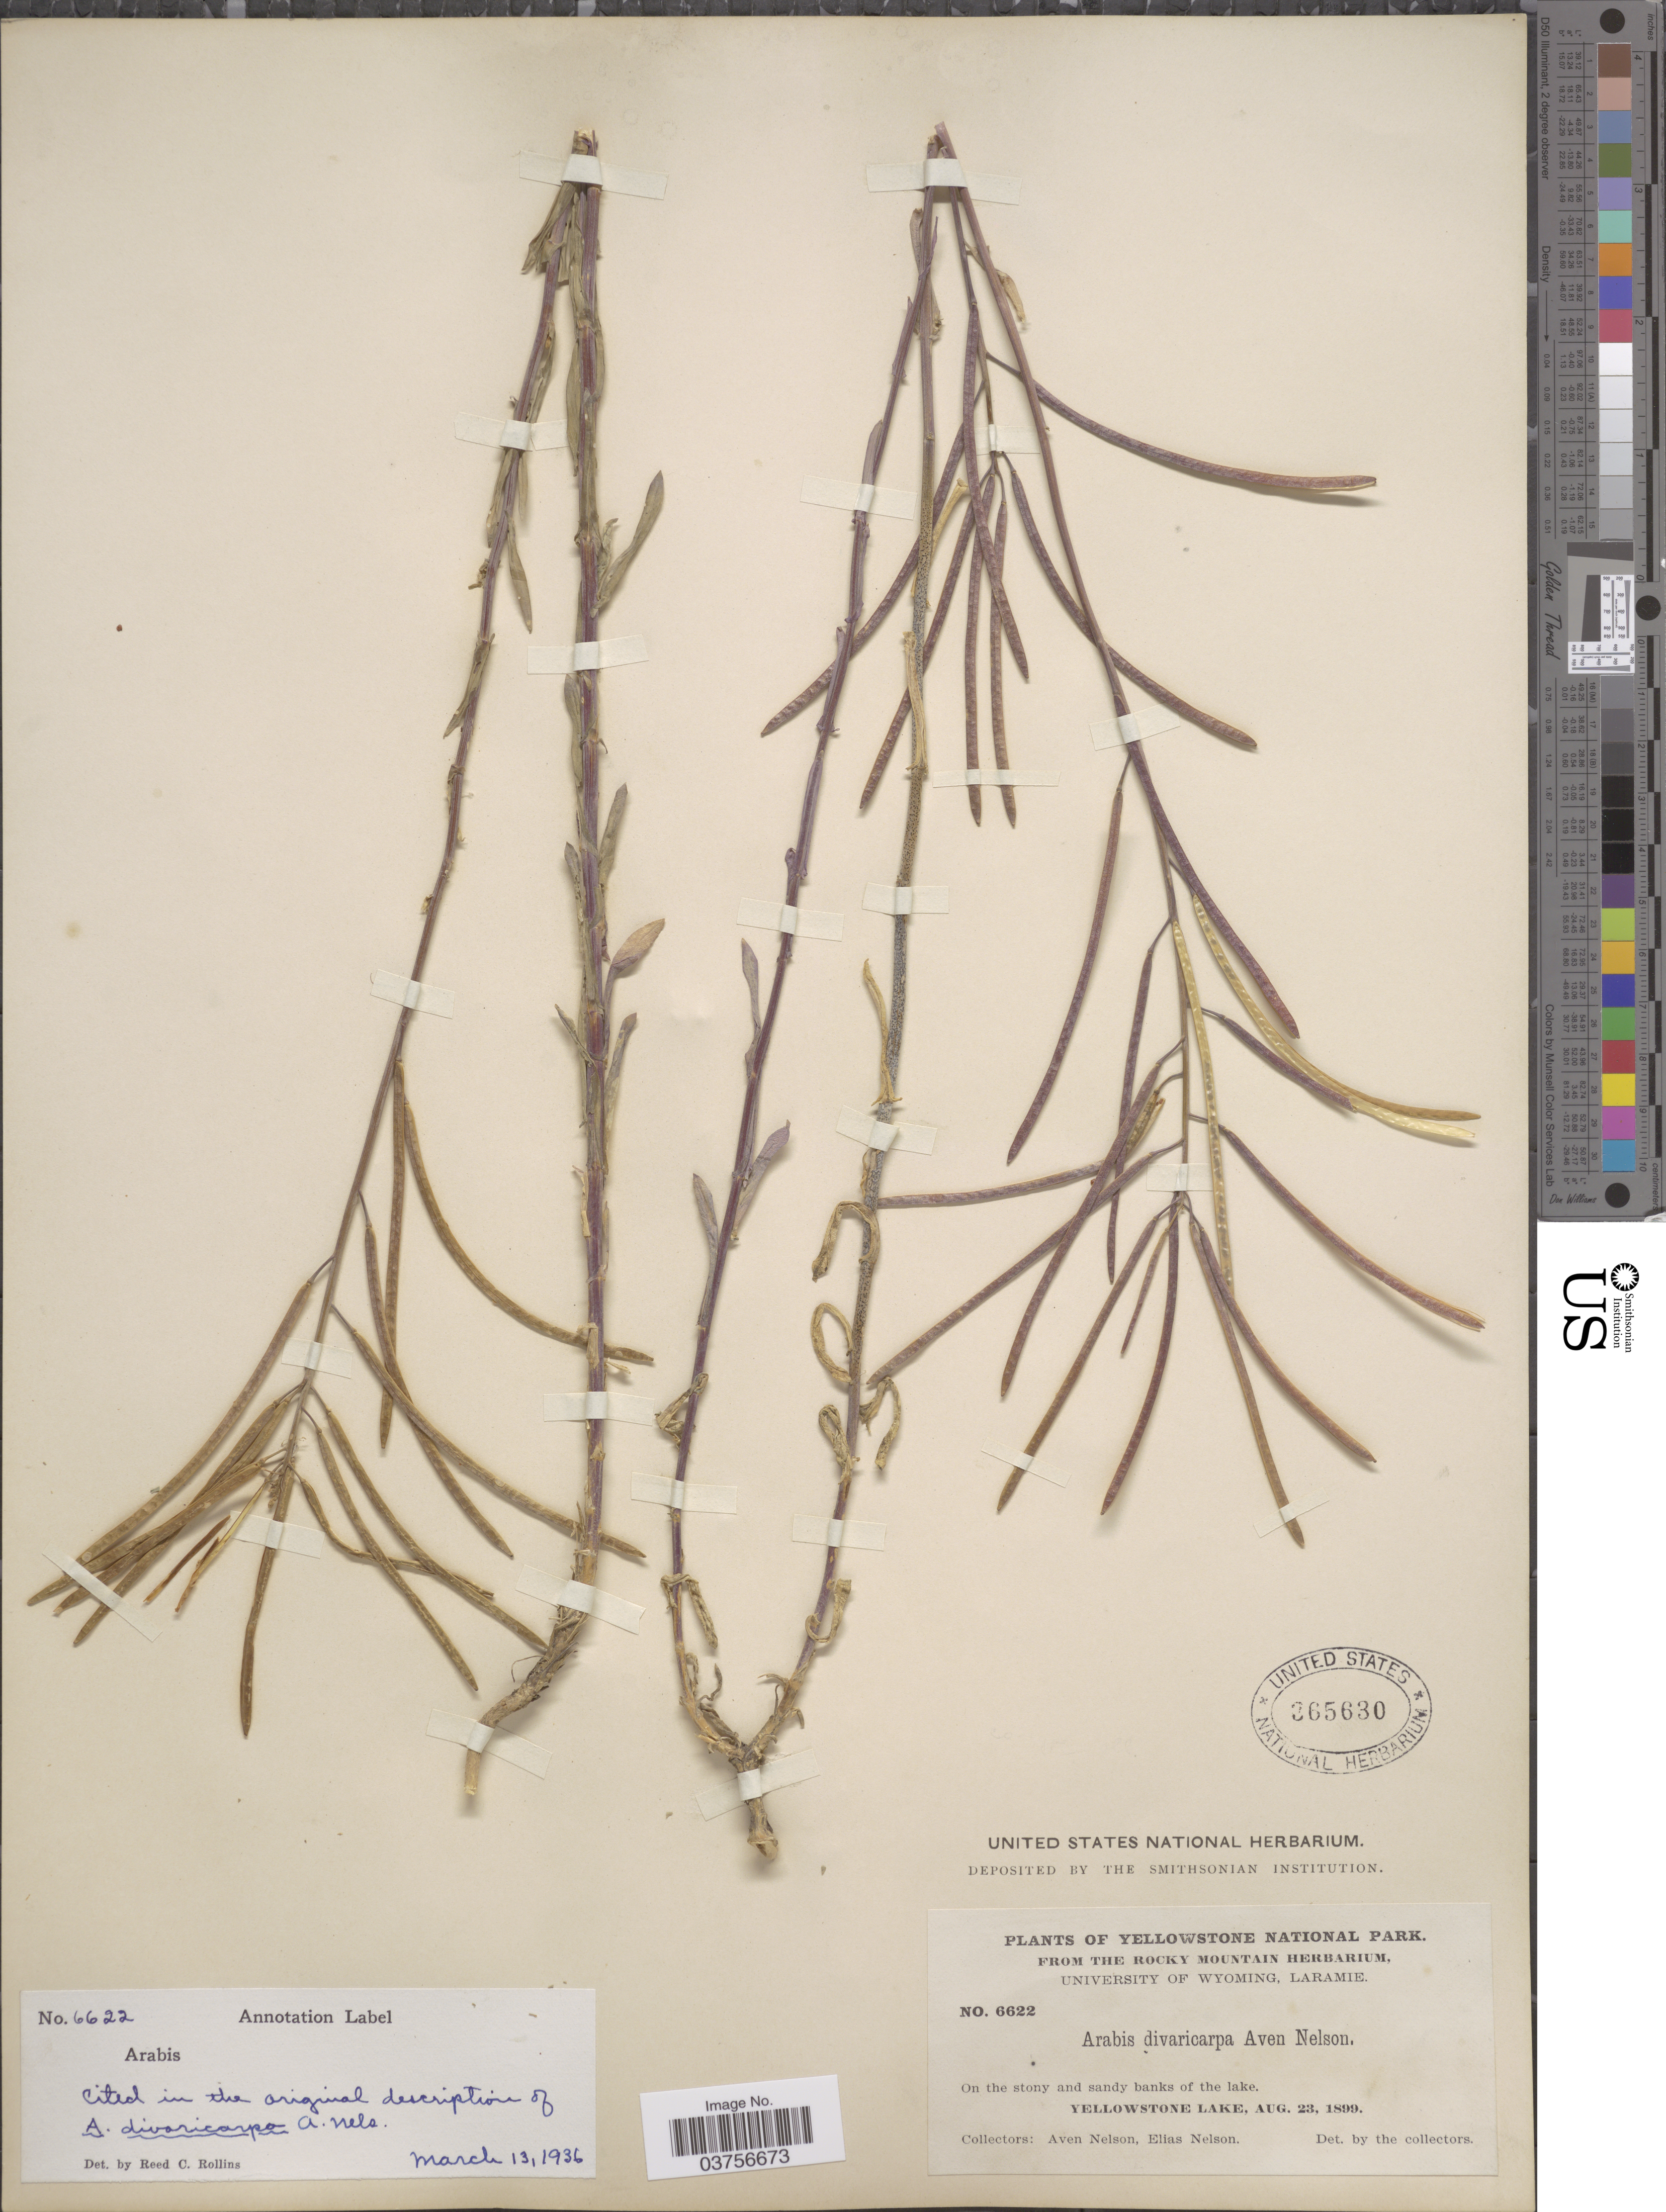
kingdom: Plantae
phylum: Tracheophyta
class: Magnoliopsida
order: Brassicales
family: Brassicaceae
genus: Arabis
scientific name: Arabis divaricarpa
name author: A. Nelson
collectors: A. Nelson & E. Nelson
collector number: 6622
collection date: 1899-08-23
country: United States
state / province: Wyoming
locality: Yellowstone National Park. Yellowstone Lake.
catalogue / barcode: US 365630